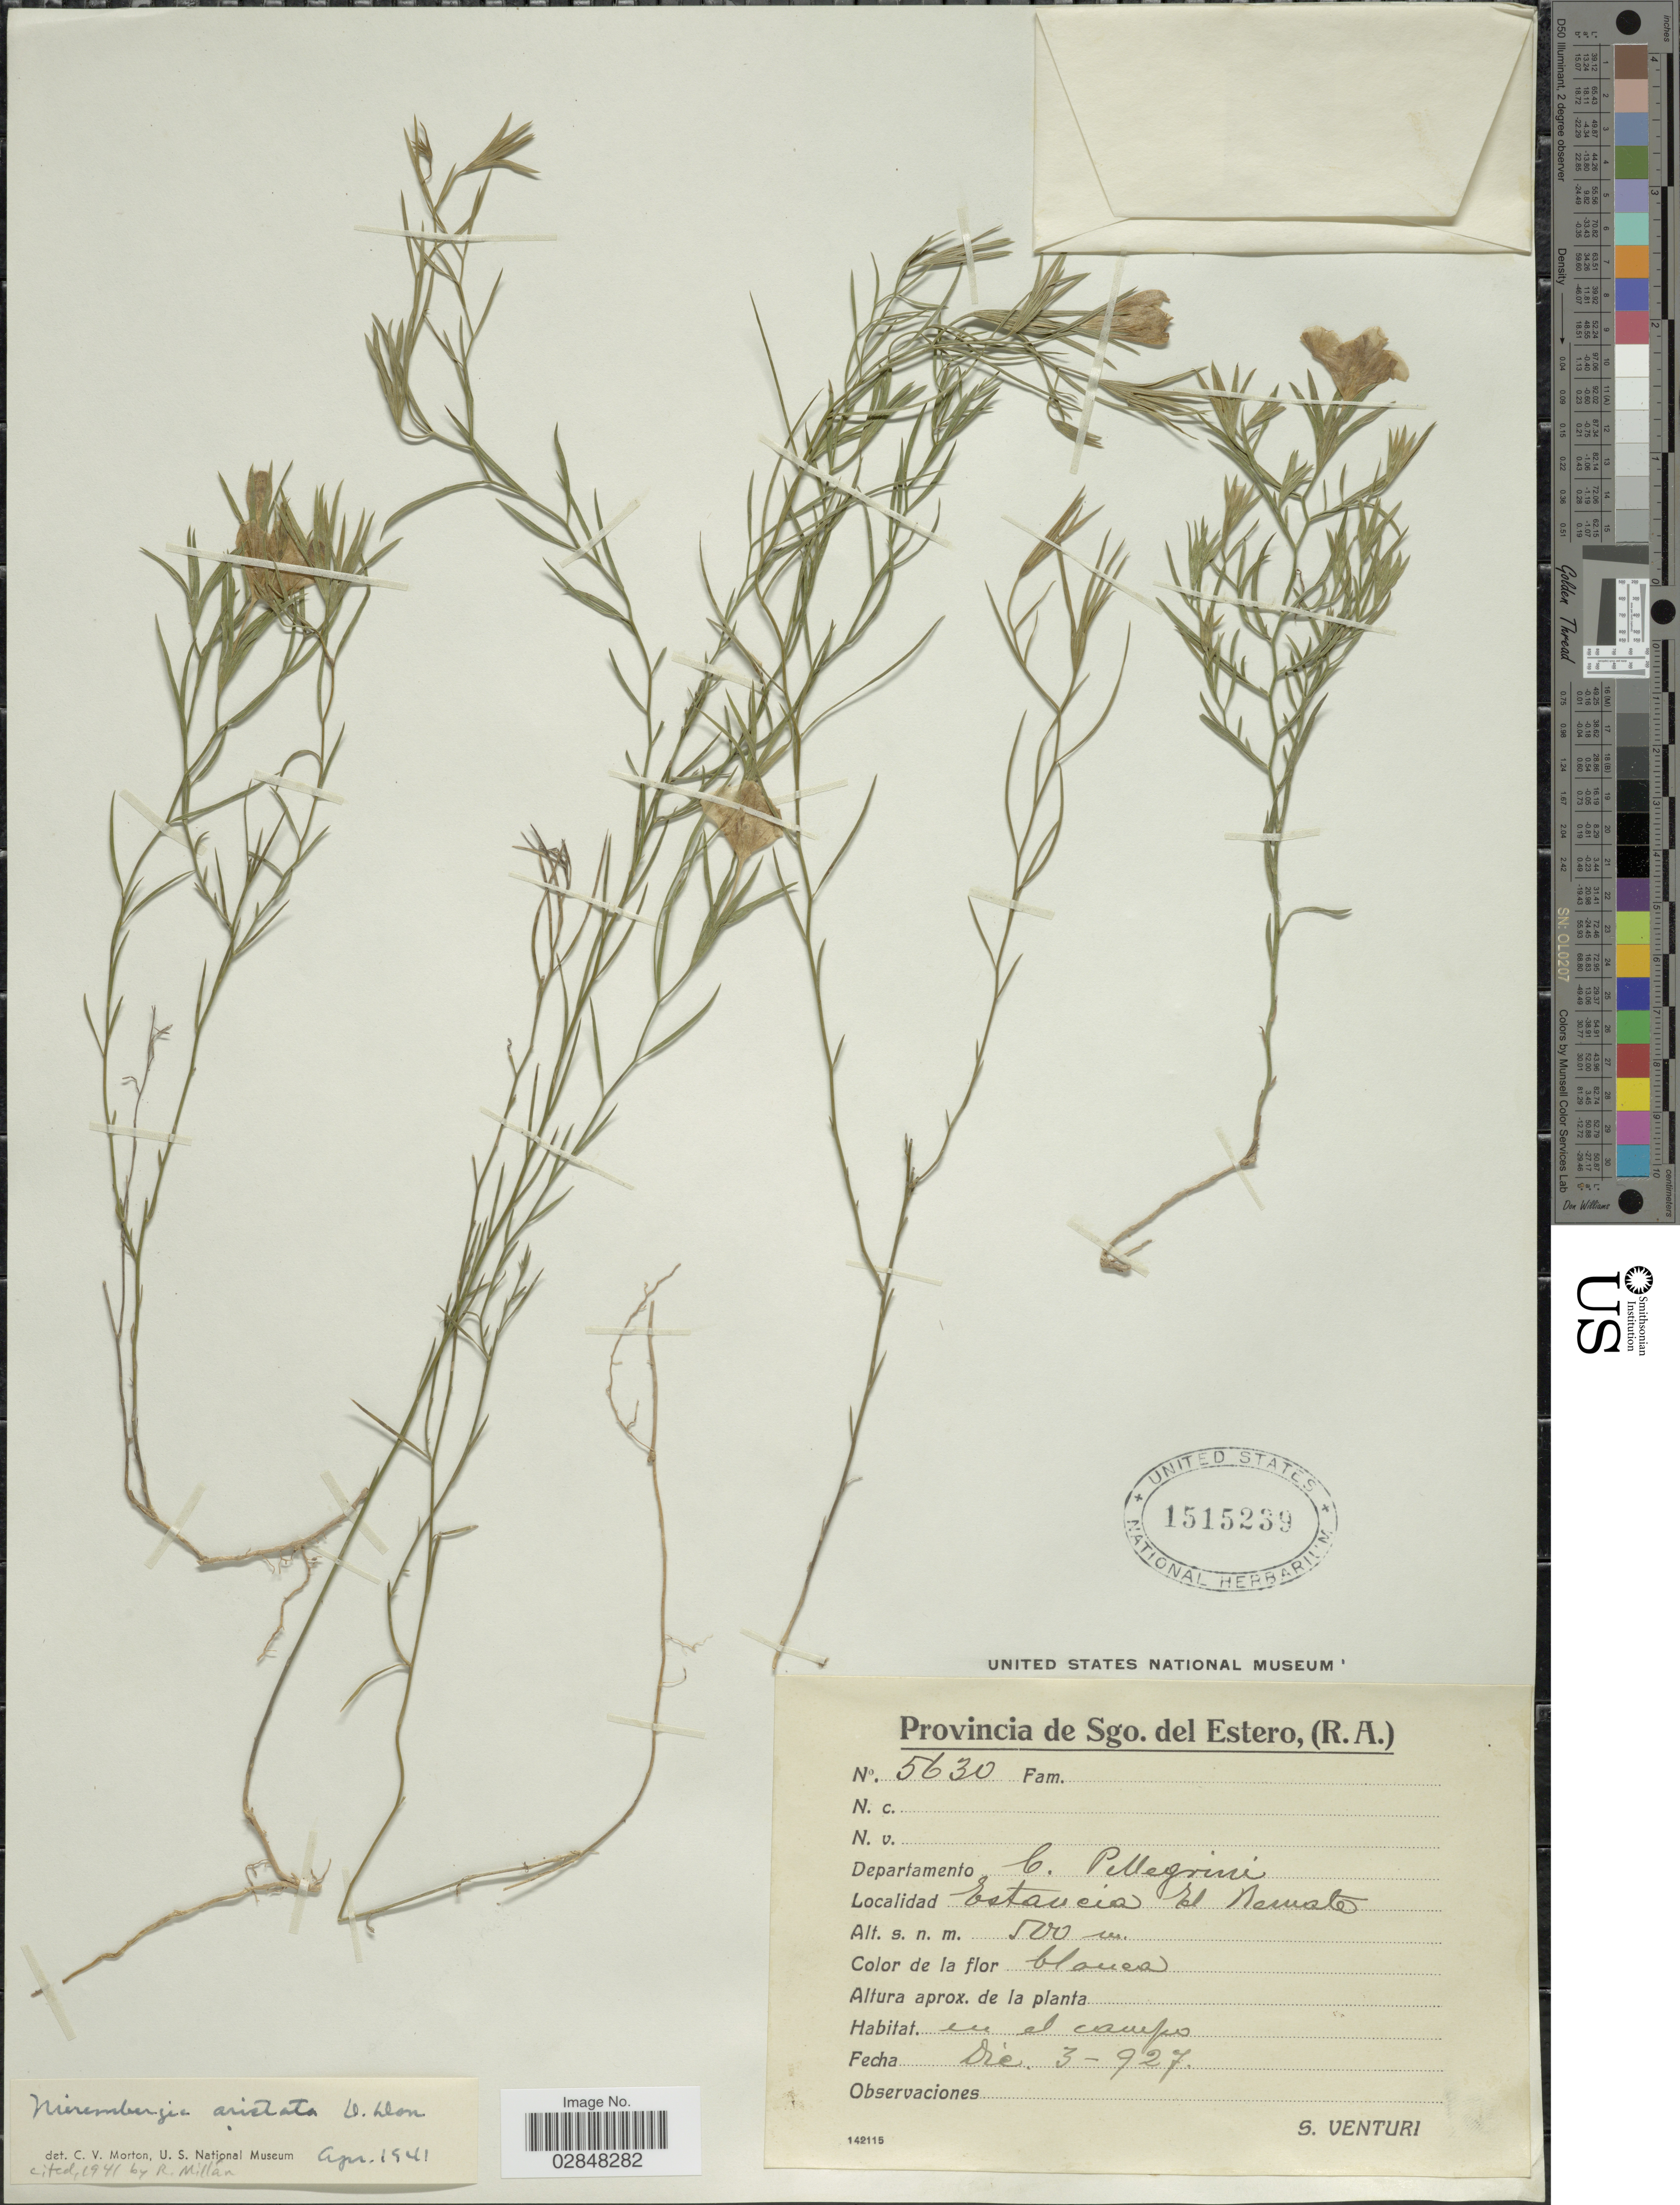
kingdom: Plantae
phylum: Tracheophyta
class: Magnoliopsida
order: Solanales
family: Solanaceae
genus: Nierembergia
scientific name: Nierembergia aristata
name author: D. Don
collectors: S. Venturi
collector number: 5630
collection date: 1927-12-03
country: Argentina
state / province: Santiago del Estero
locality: Departamento C. Pellegrini. Estancia El Remate.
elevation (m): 500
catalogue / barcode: US 1515239